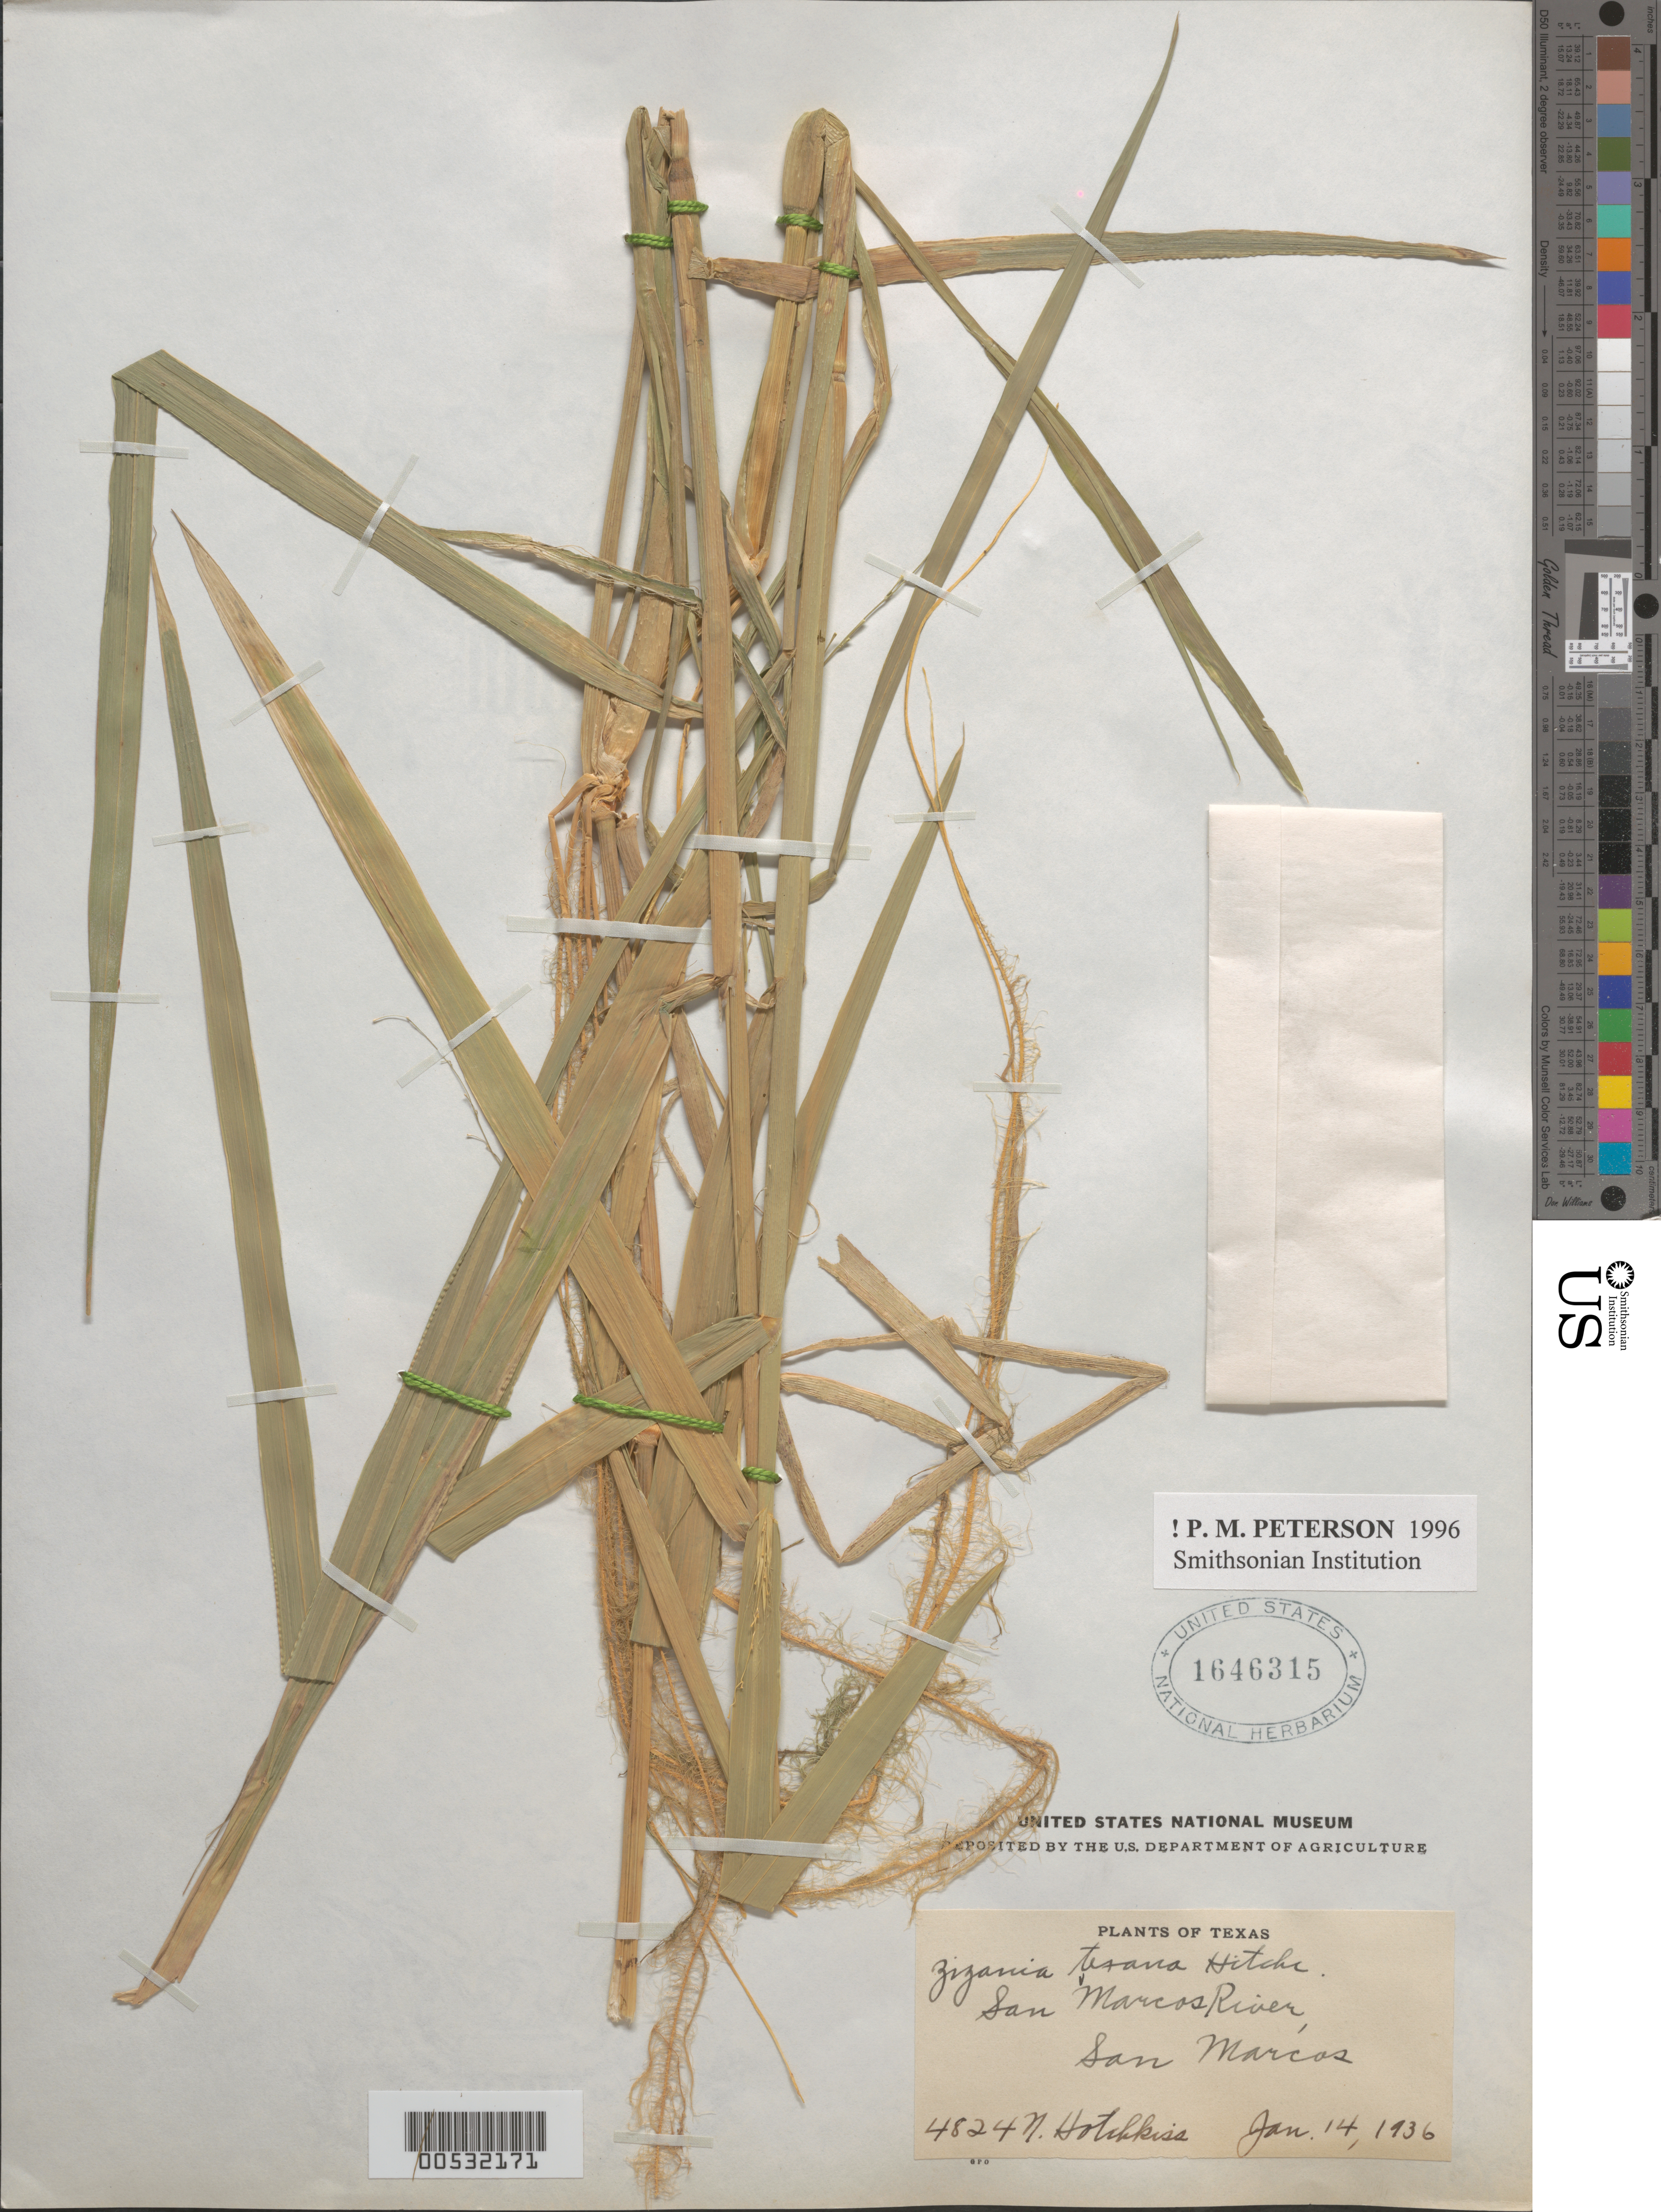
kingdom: Plantae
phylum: Tracheophyta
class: Liliopsida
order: Poales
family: Poaceae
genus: Zizania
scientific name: Zizania texana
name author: Hitchc.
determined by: Peterson, Paul M., (BOT), Smithsonian Institution - National Museum of Natural History (UNITED STATES)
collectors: N. Hotchkiss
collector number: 4824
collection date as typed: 14 Jan 1936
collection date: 1936-01-14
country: United States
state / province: Texas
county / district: Hays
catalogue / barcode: US 1646315